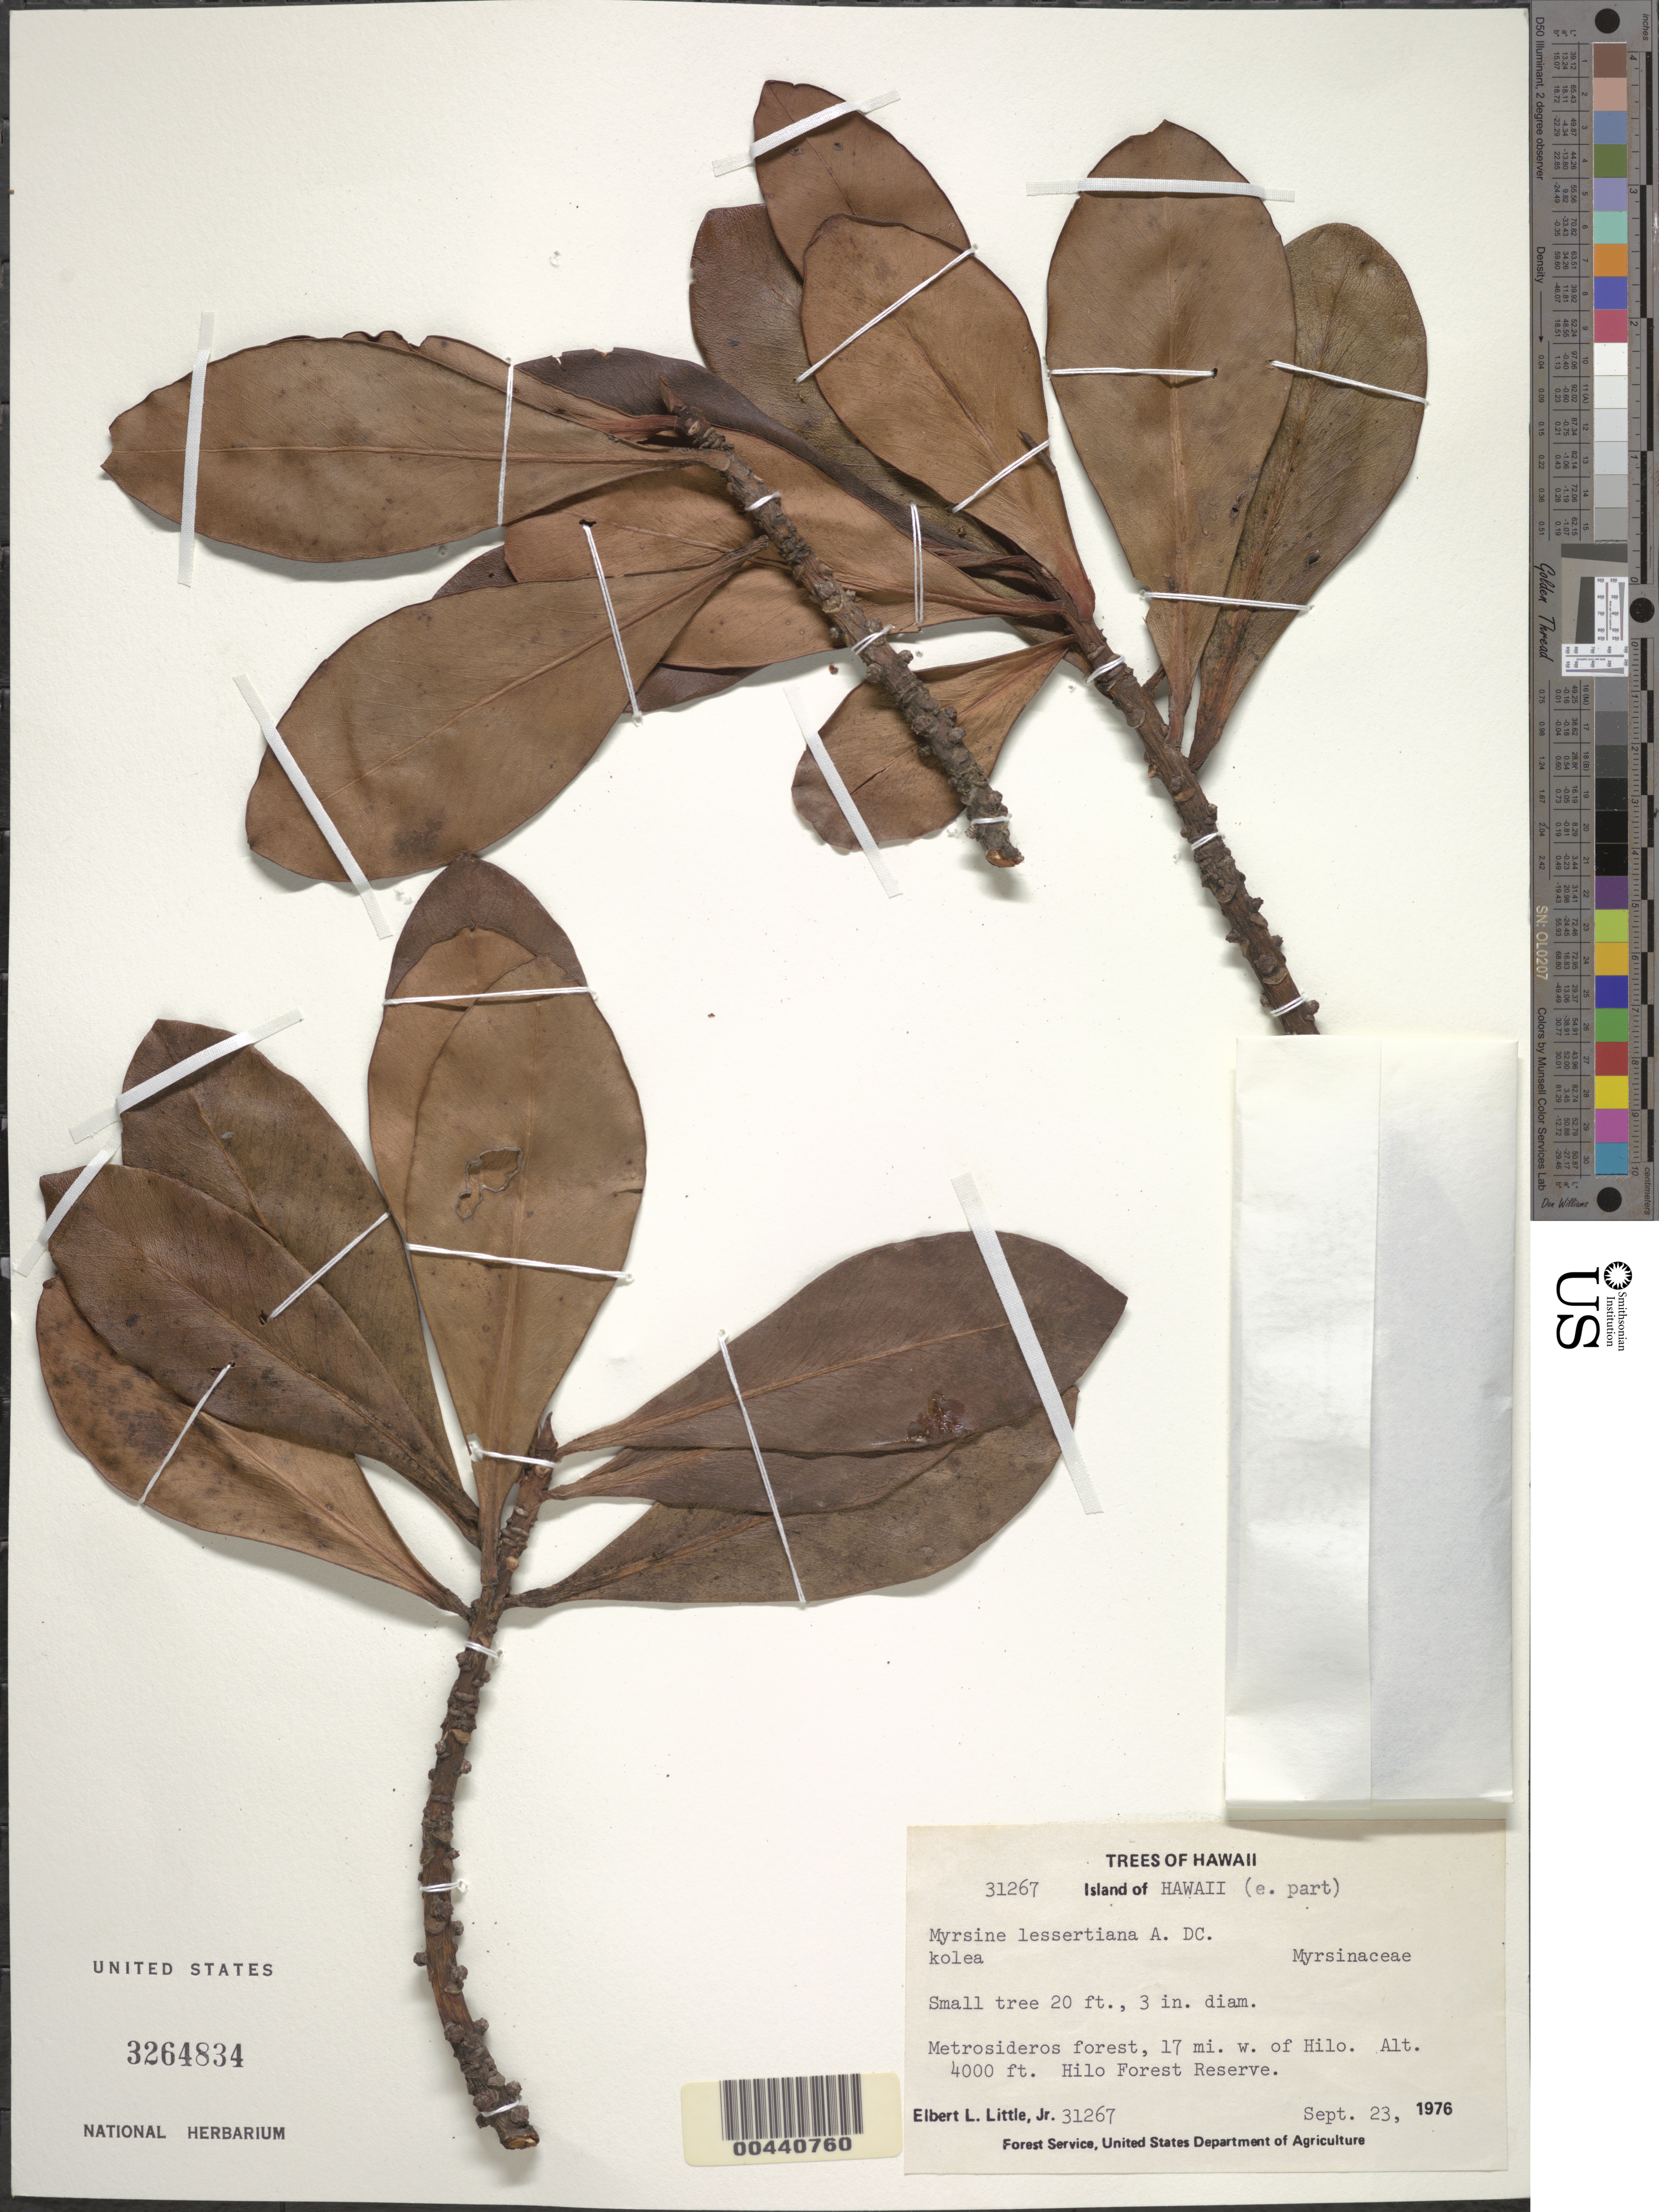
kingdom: Plantae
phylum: Tracheophyta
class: Magnoliopsida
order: Ericales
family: Primulaceae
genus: Myrsine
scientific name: Myrsine lessertiana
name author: A. DC.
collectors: E. L. Little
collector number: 31267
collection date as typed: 23 Sep 1976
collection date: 1976-09-23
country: United States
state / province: Hawaii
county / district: Hawaii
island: Hawaii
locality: E part of Hawaii, forest 17 mi W of Hilo. Hilo Forest Reserve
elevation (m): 1219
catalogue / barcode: US 3264834